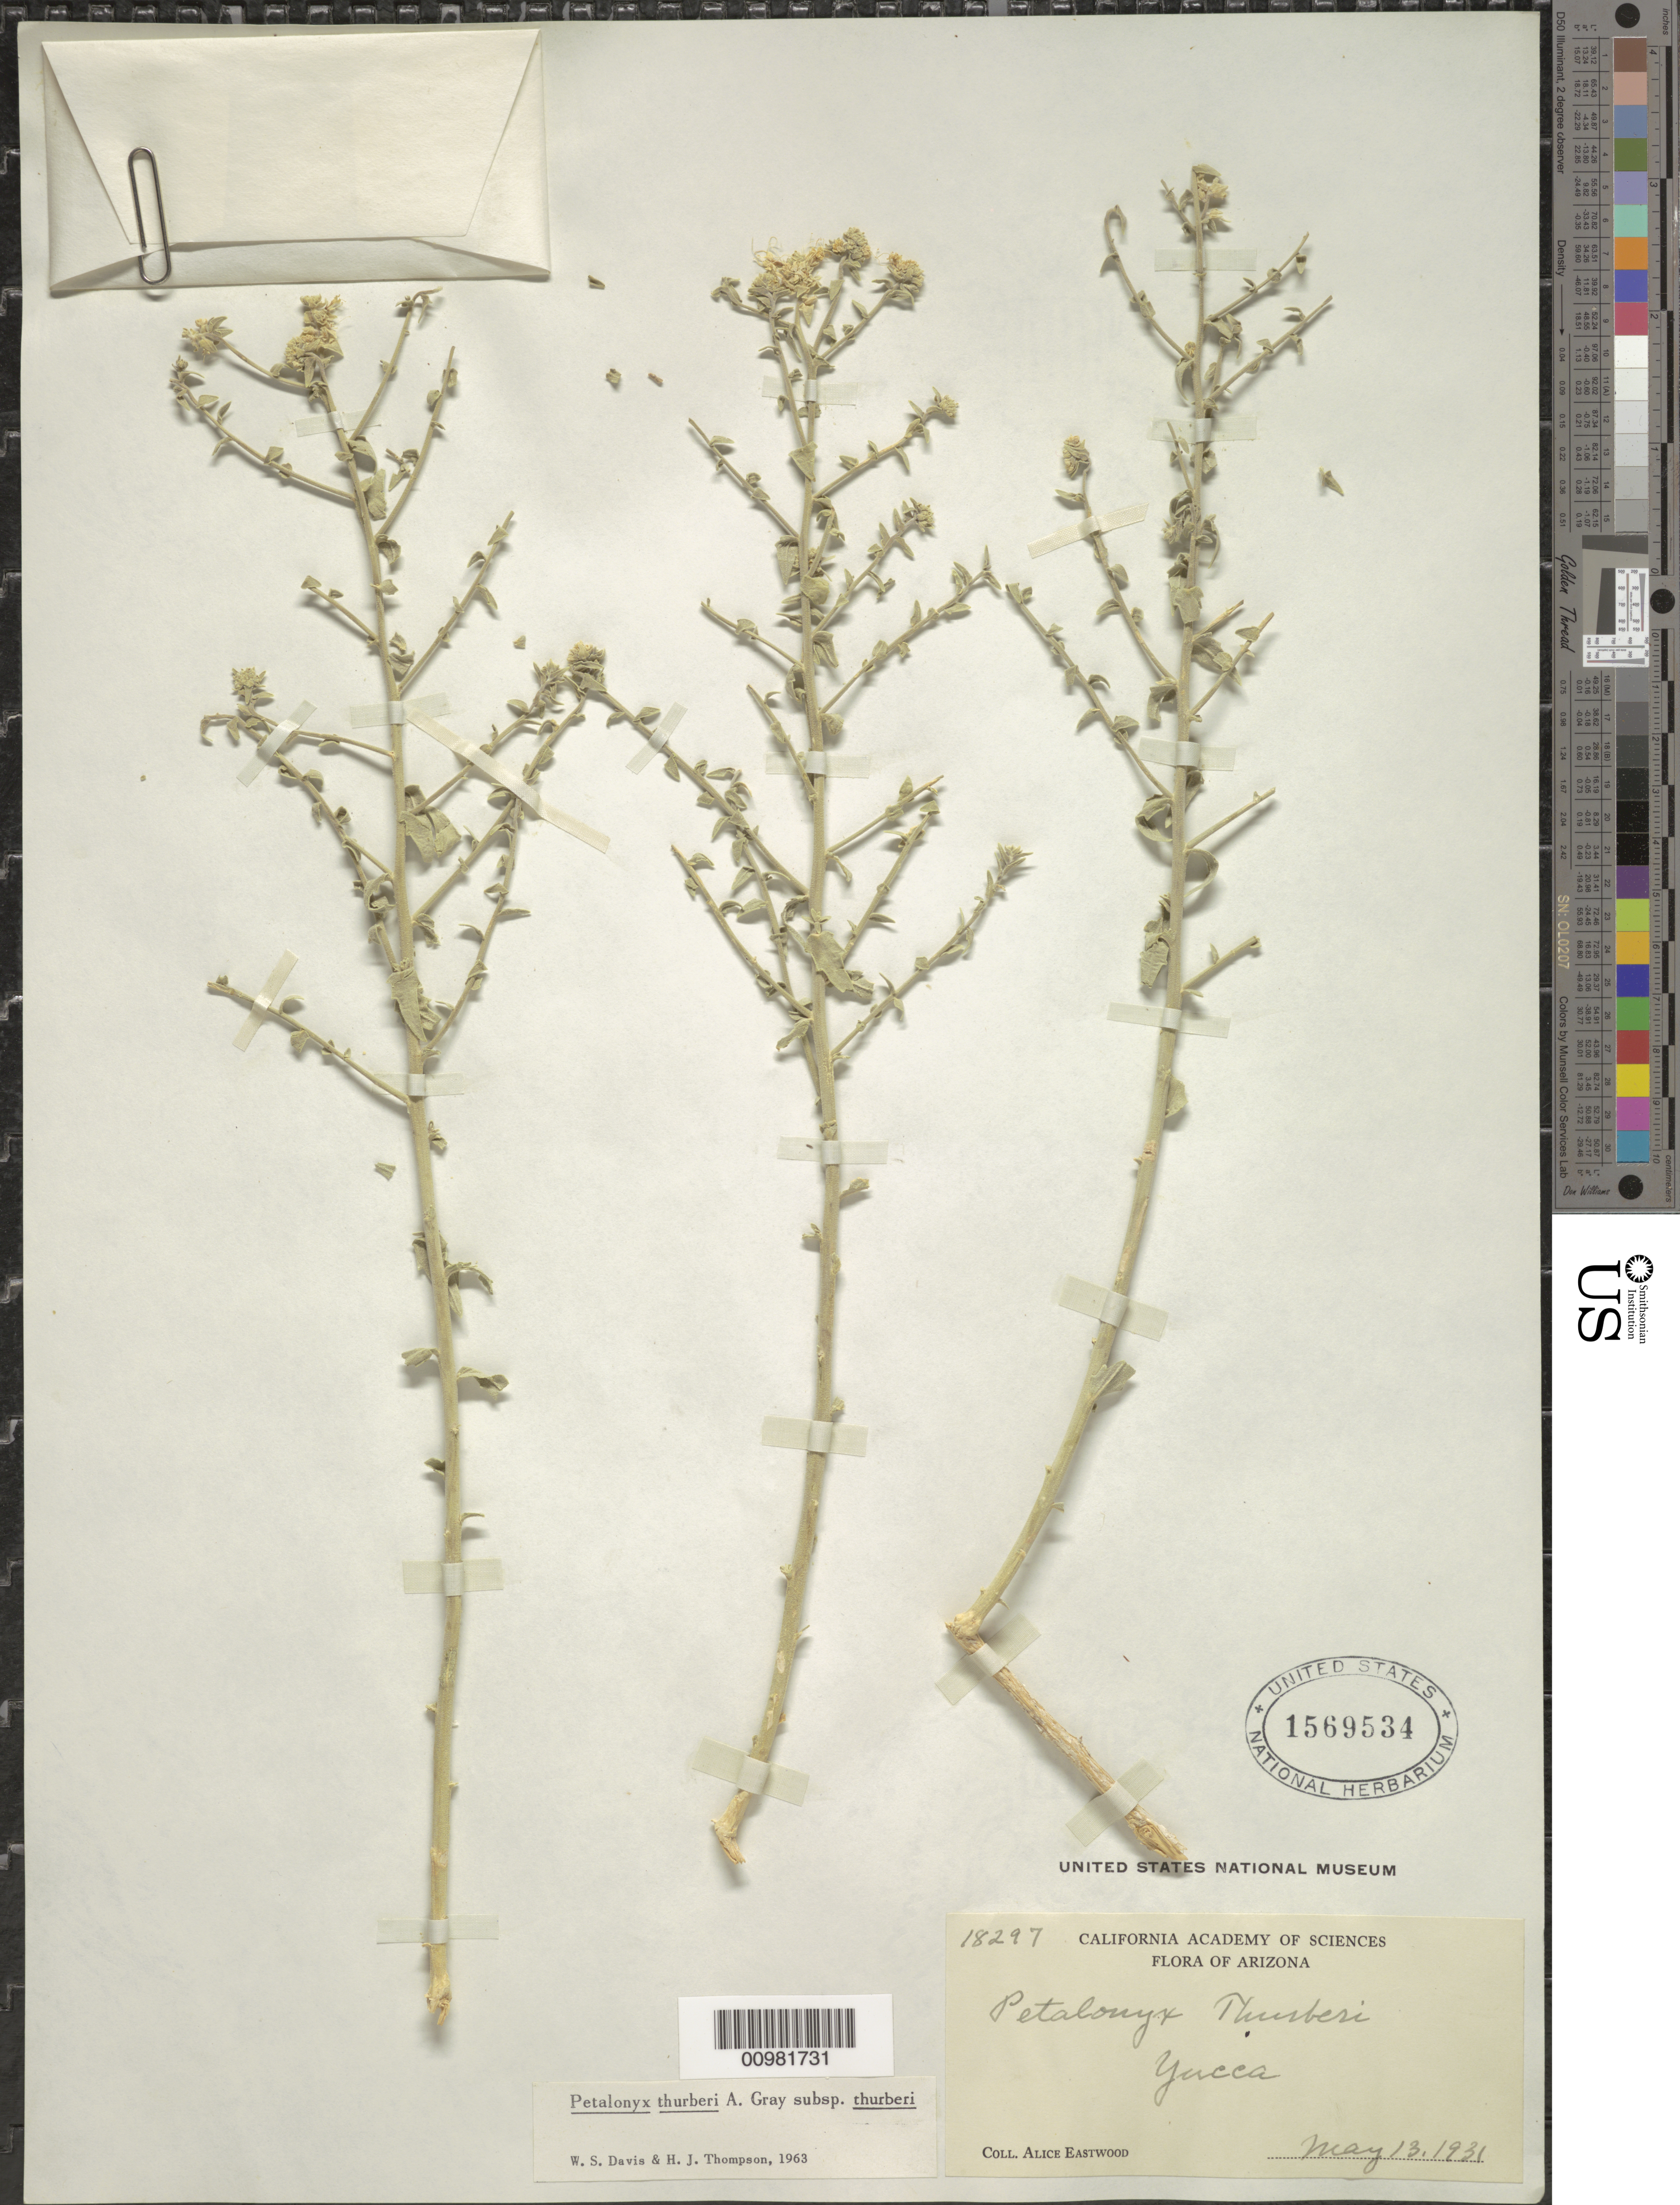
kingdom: Plantae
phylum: Tracheophyta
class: Magnoliopsida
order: Cornales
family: Loasaceae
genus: Petalonyx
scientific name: Petalonyx thurberi subsp. thurberi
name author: A. Gray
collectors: A. Eastwood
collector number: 18297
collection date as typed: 13 May 1931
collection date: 1931-05-13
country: United States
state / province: Arizona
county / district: Mohave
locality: Yucca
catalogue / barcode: US 1569534